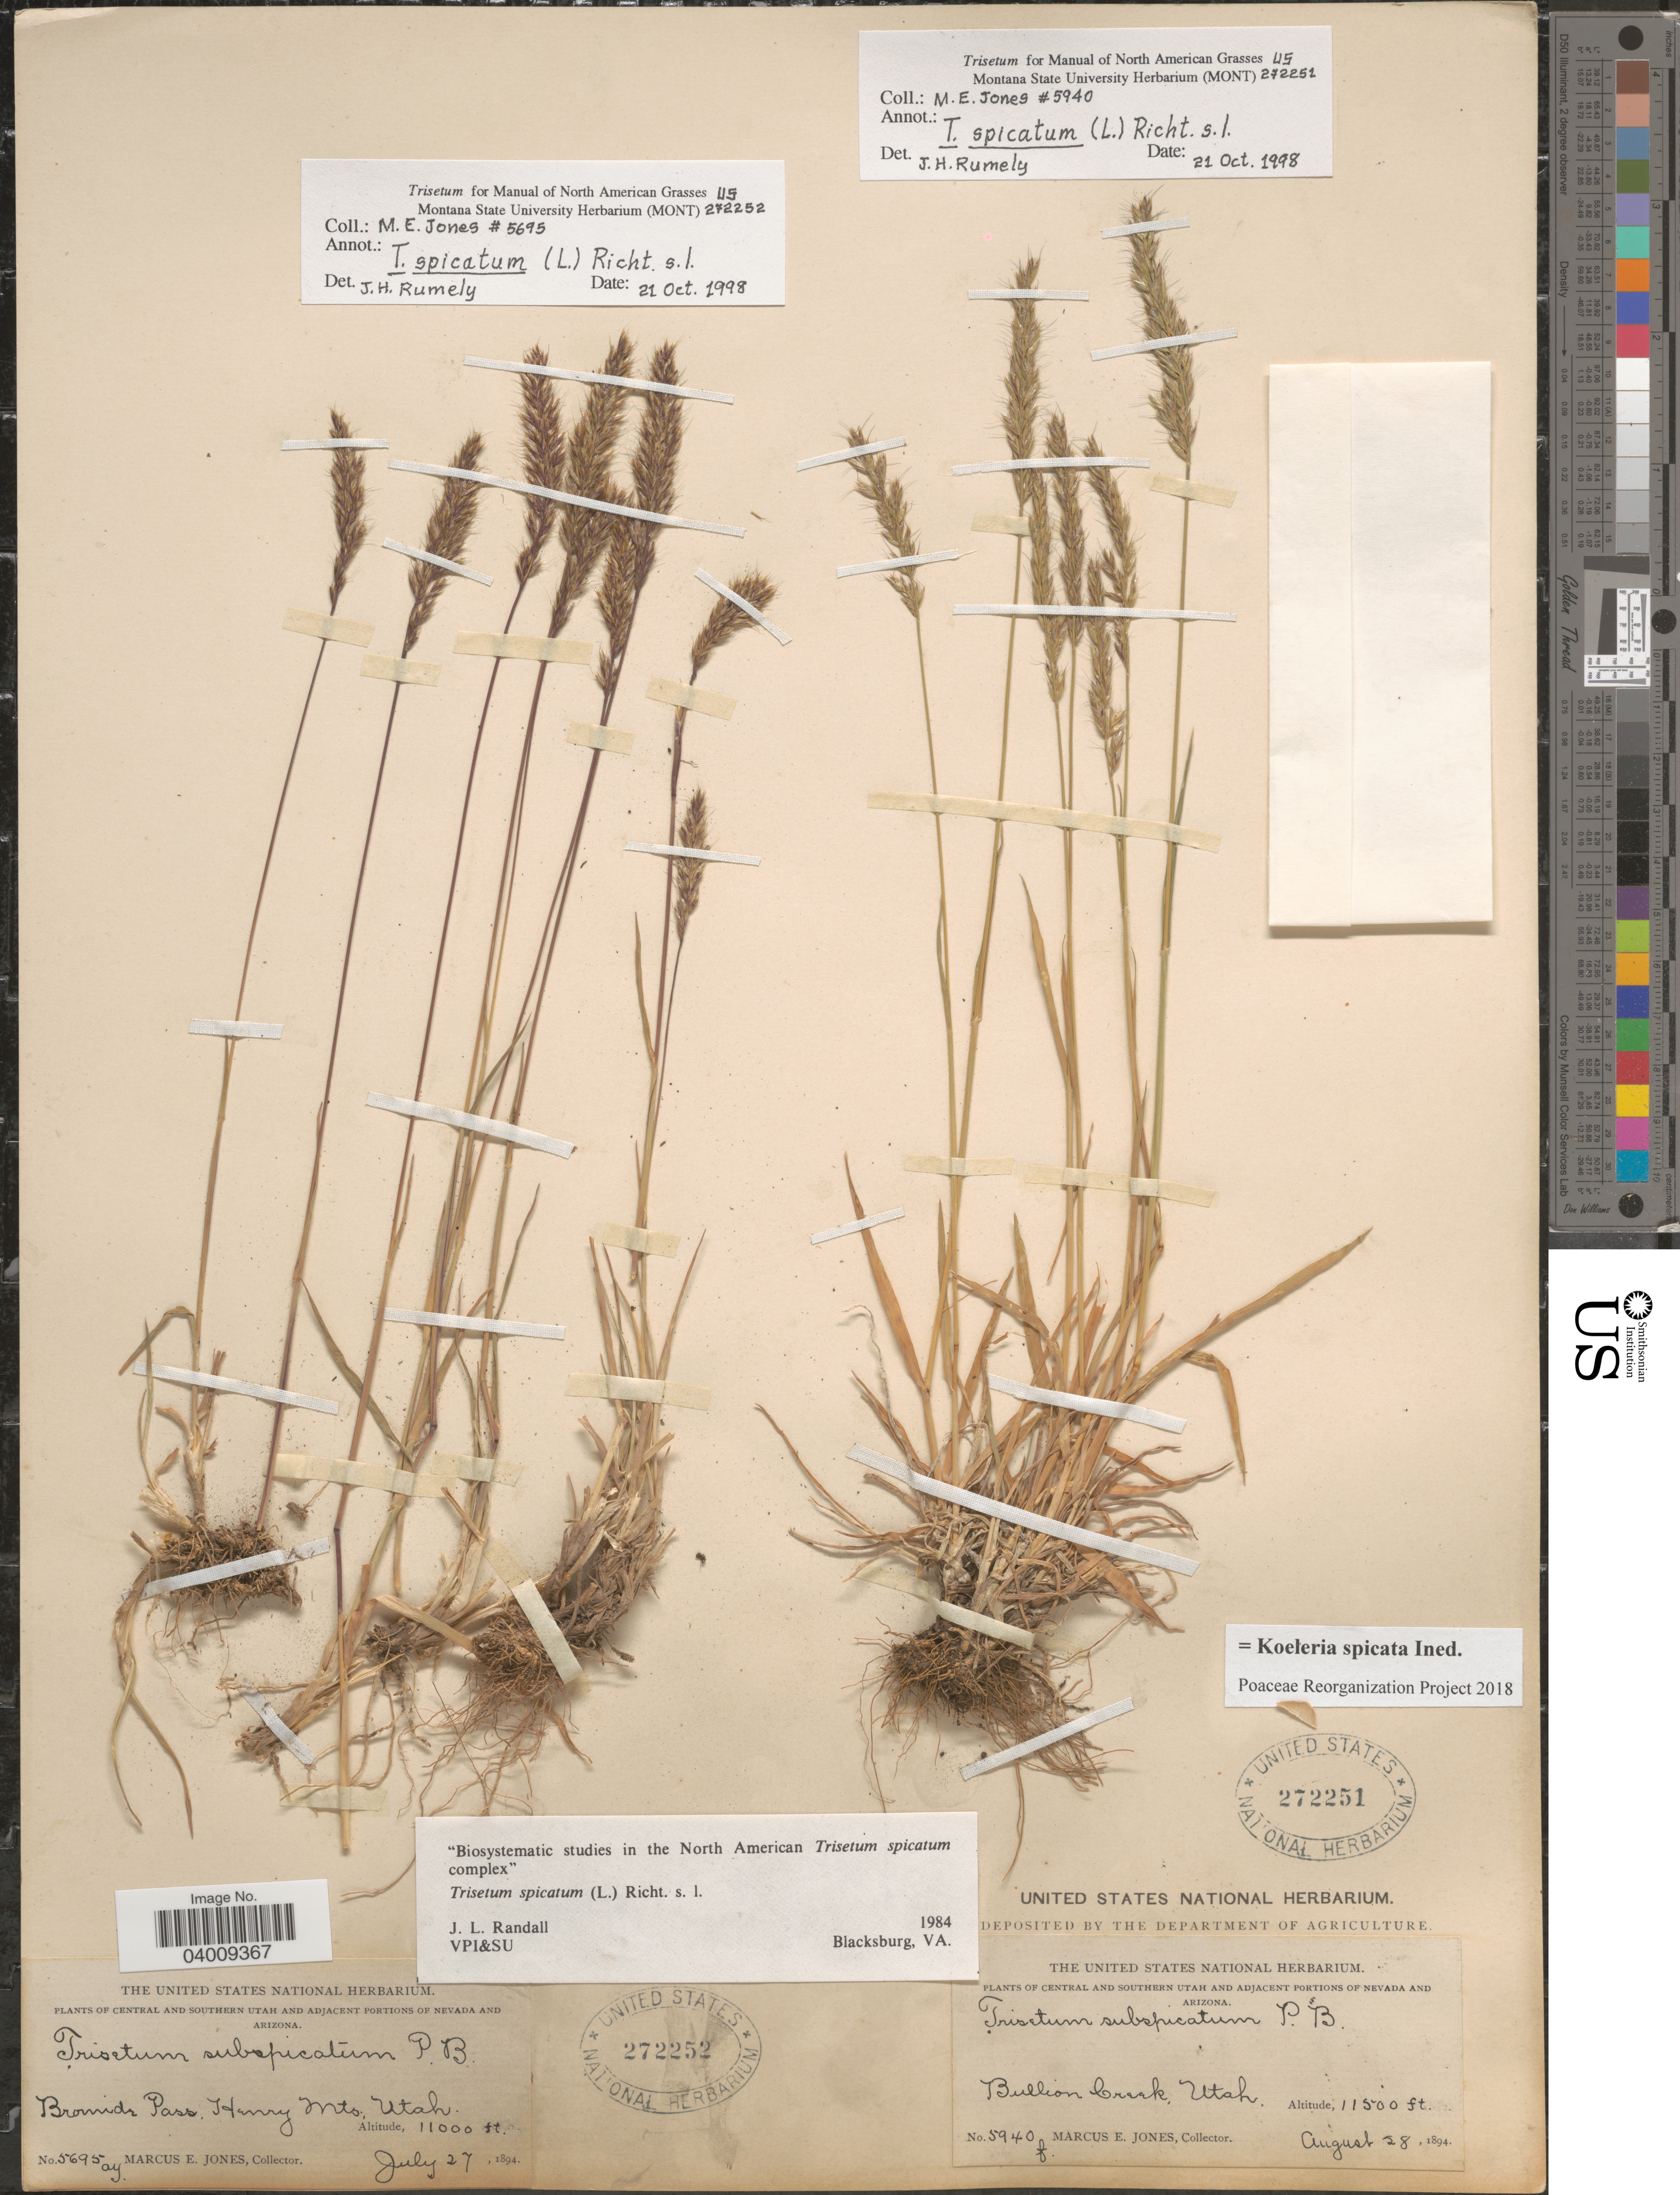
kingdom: Plantae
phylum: Tracheophyta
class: Liliopsida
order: Poales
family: Poaceae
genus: Koeleria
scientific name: Koeleria spicata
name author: (L.) Barberá et al.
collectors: M. E. Jones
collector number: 5695 ay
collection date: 1894-07-27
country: United States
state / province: Utah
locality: Central and Southern Utah. Bromide Pass, Henry Mts.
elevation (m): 3353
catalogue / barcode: US 272252